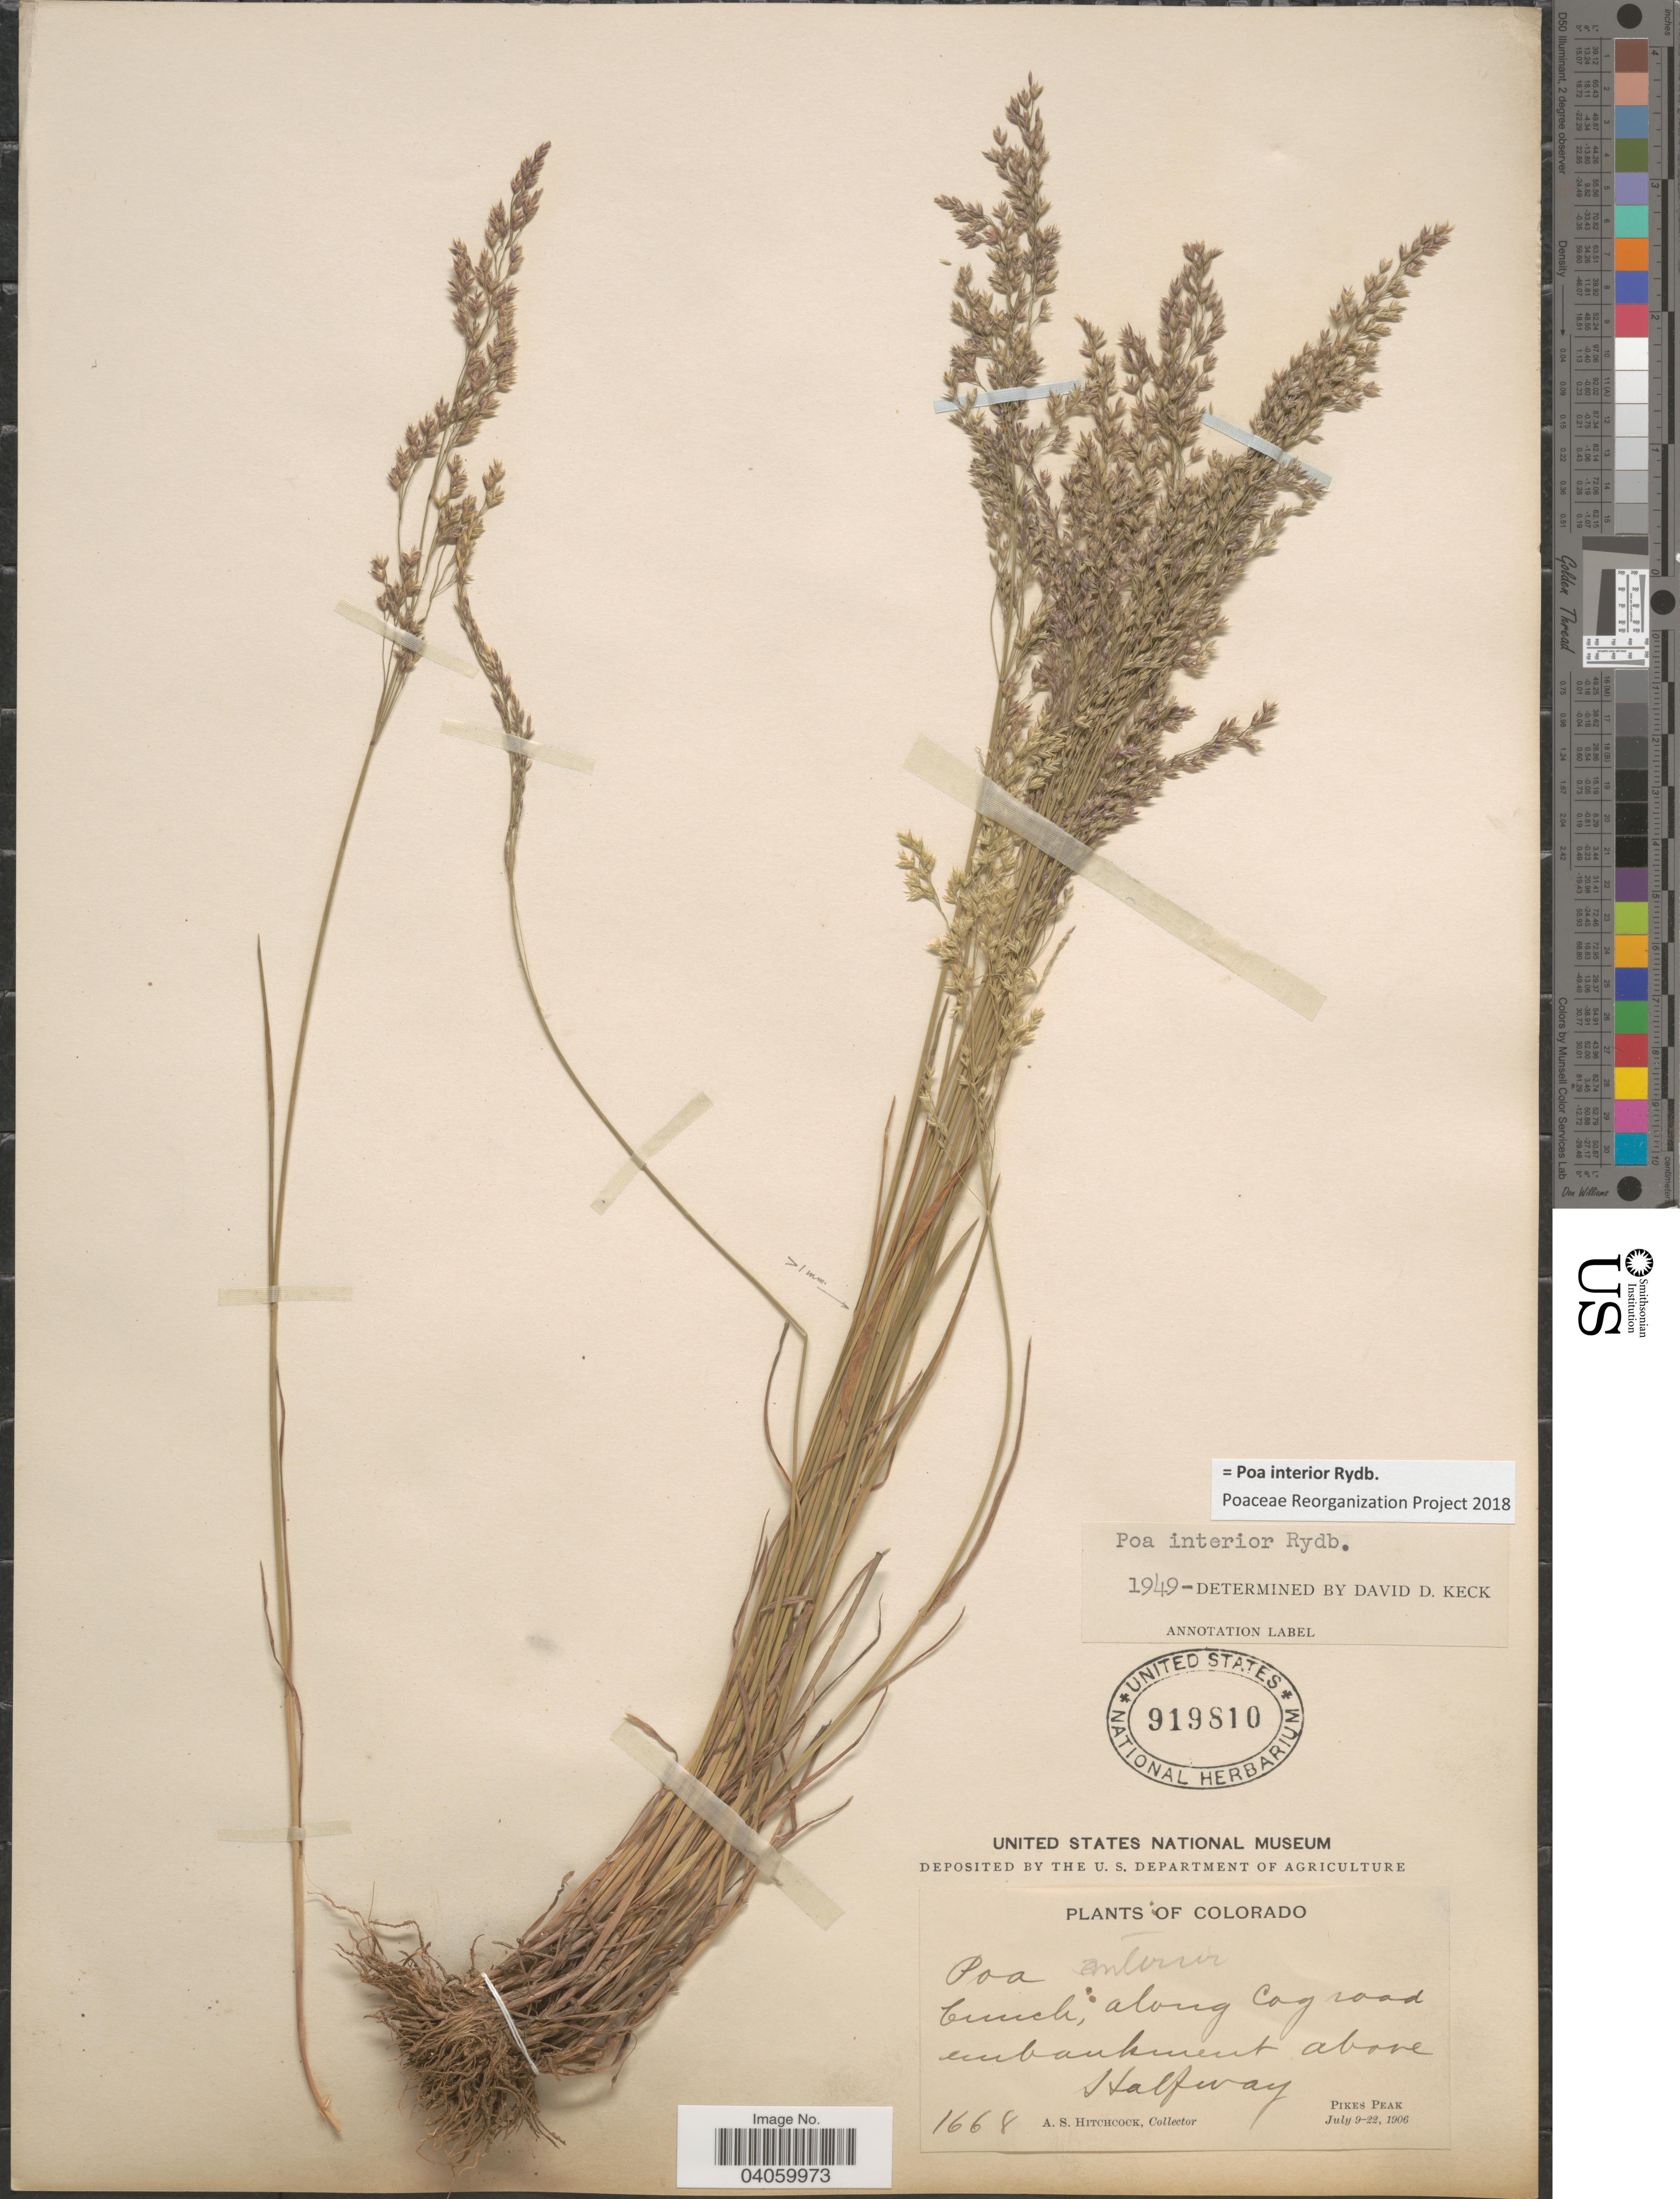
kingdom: Plantae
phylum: Tracheophyta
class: Liliopsida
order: Poales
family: Poaceae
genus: Poa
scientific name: Poa interior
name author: Rydb.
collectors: A. S. Hitchcock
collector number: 1668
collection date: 1906-07-09/1906-07-22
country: United States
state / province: Colorado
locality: Along road embankment above Halfway. Pike Peak.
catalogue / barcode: US 919810